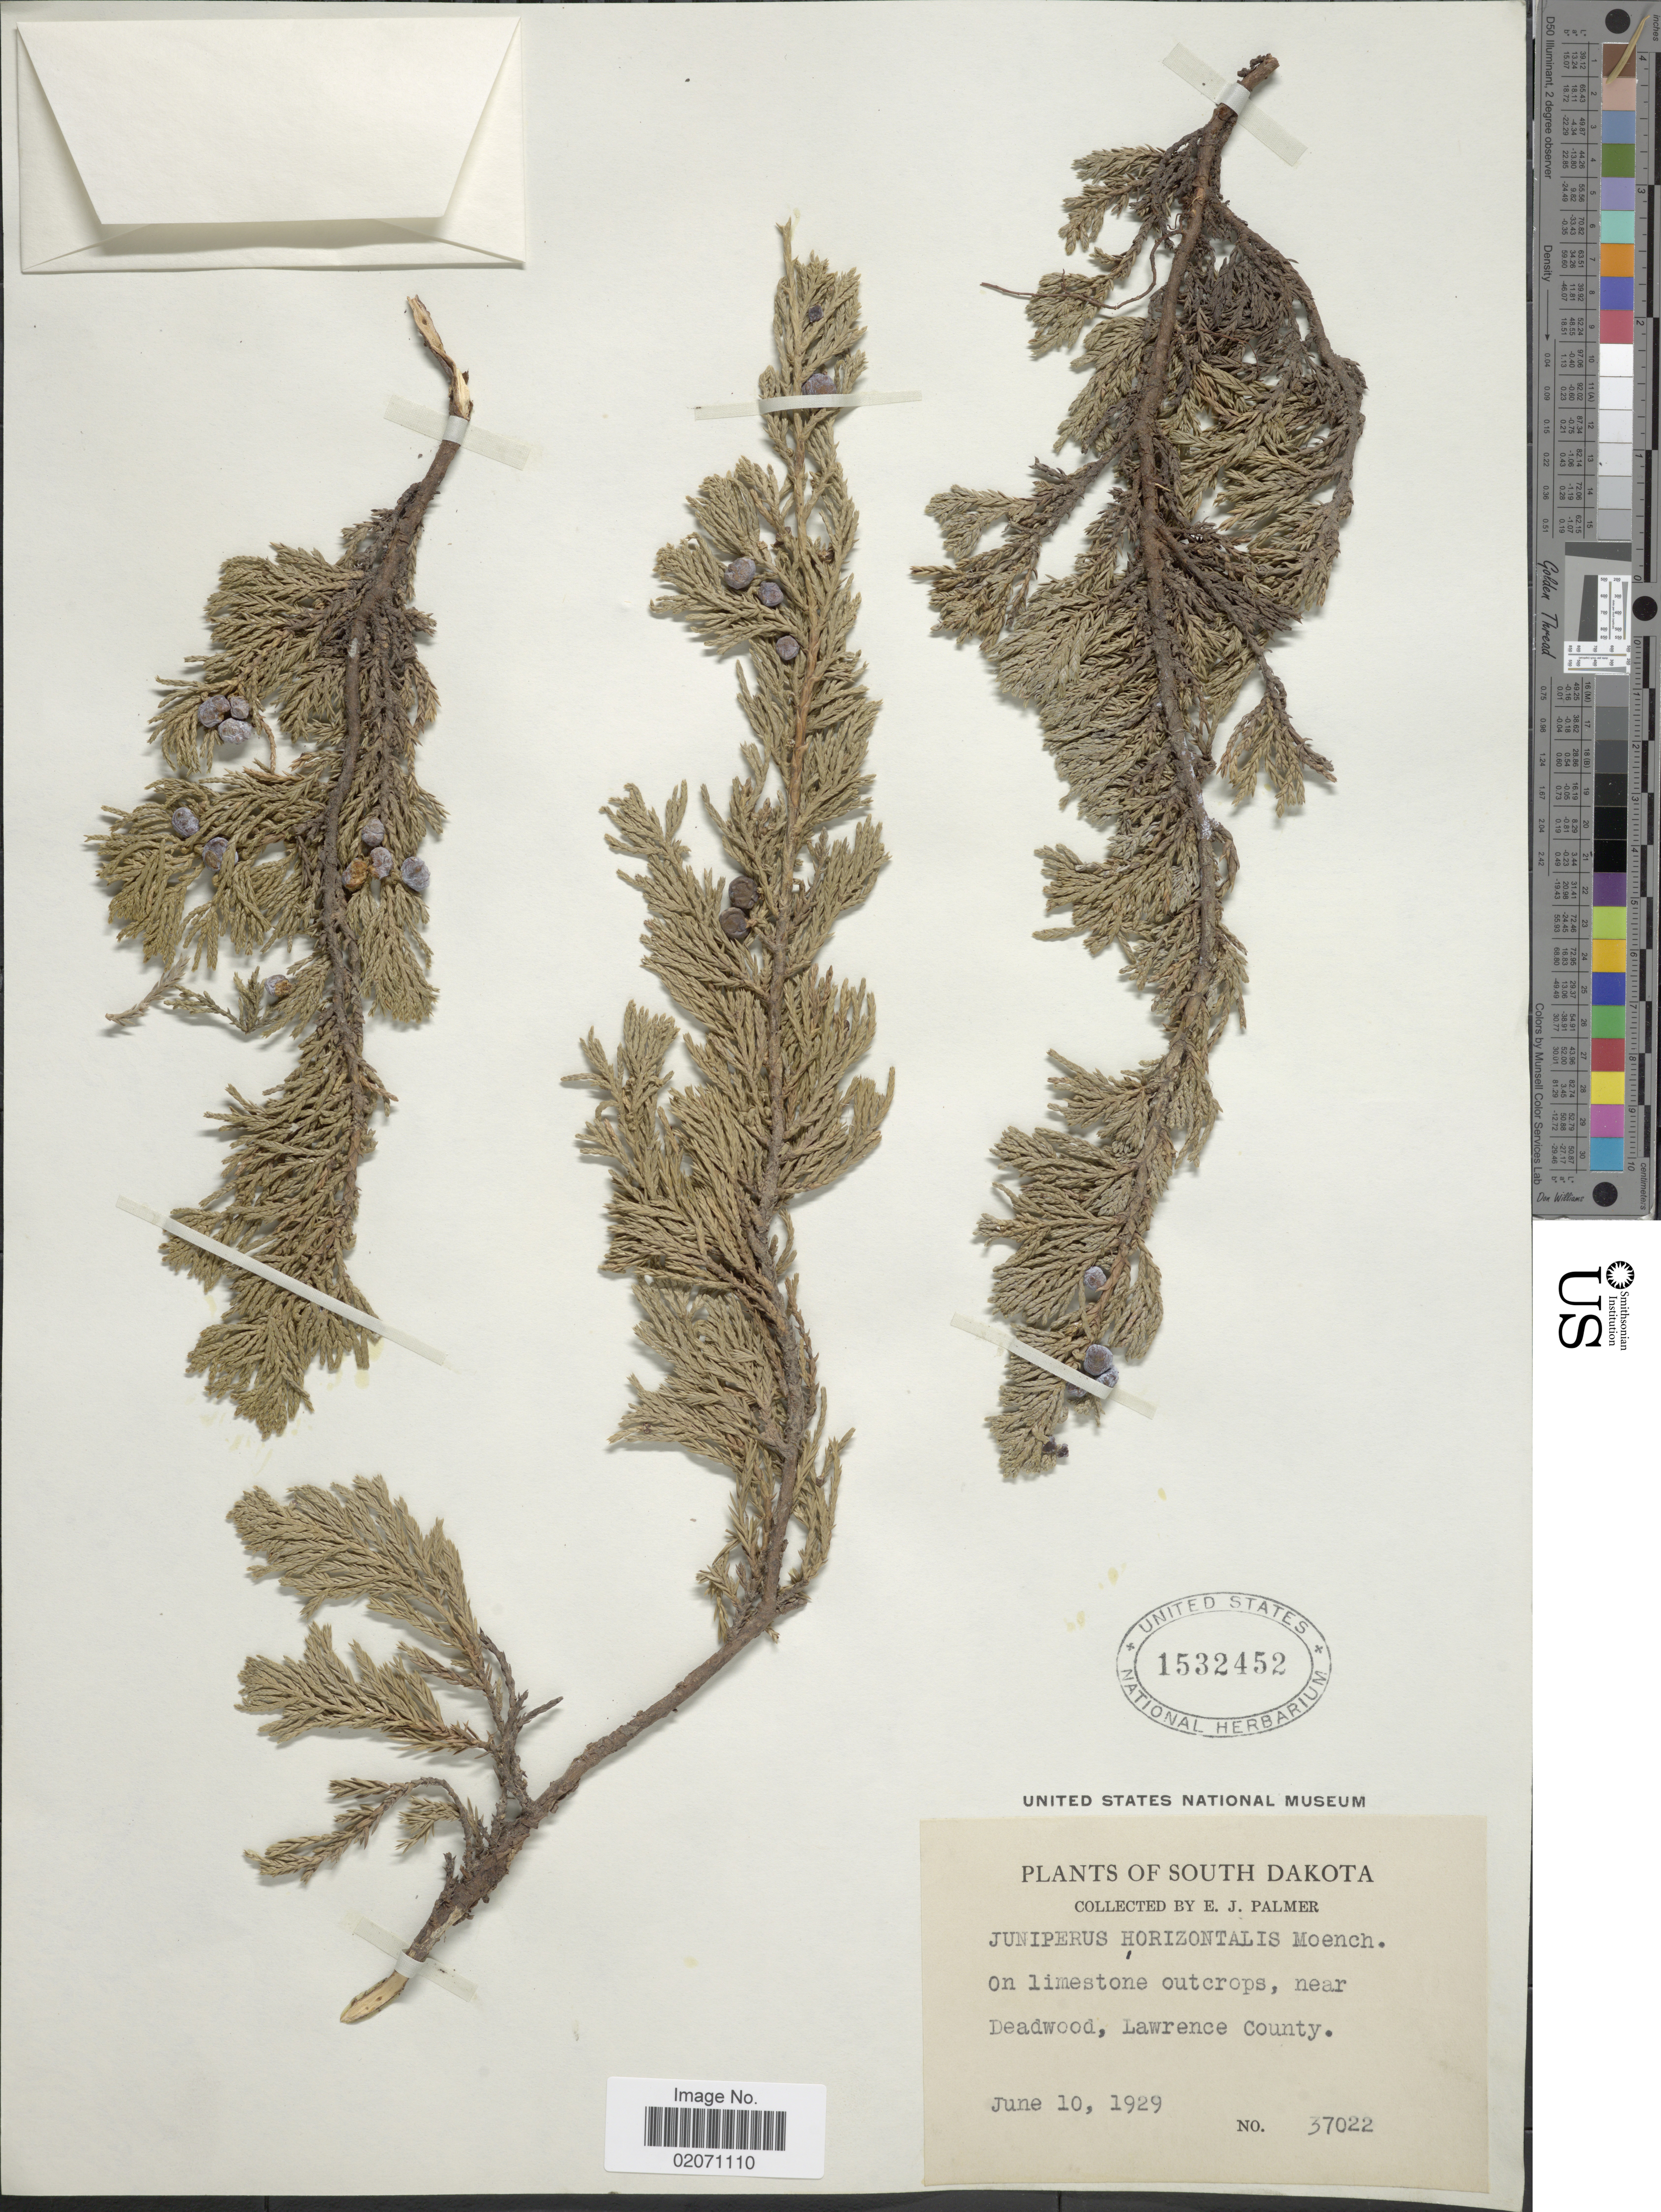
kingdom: Plantae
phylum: Tracheophyta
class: Pinopsida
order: Pinales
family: Cupressaceae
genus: Juniperus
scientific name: Juniperus horizontalis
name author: Moench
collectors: E. J. Palmer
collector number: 37022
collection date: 1929-06-10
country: United States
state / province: South Dakota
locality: Near Deadwood, Lawrence County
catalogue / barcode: US 1532452